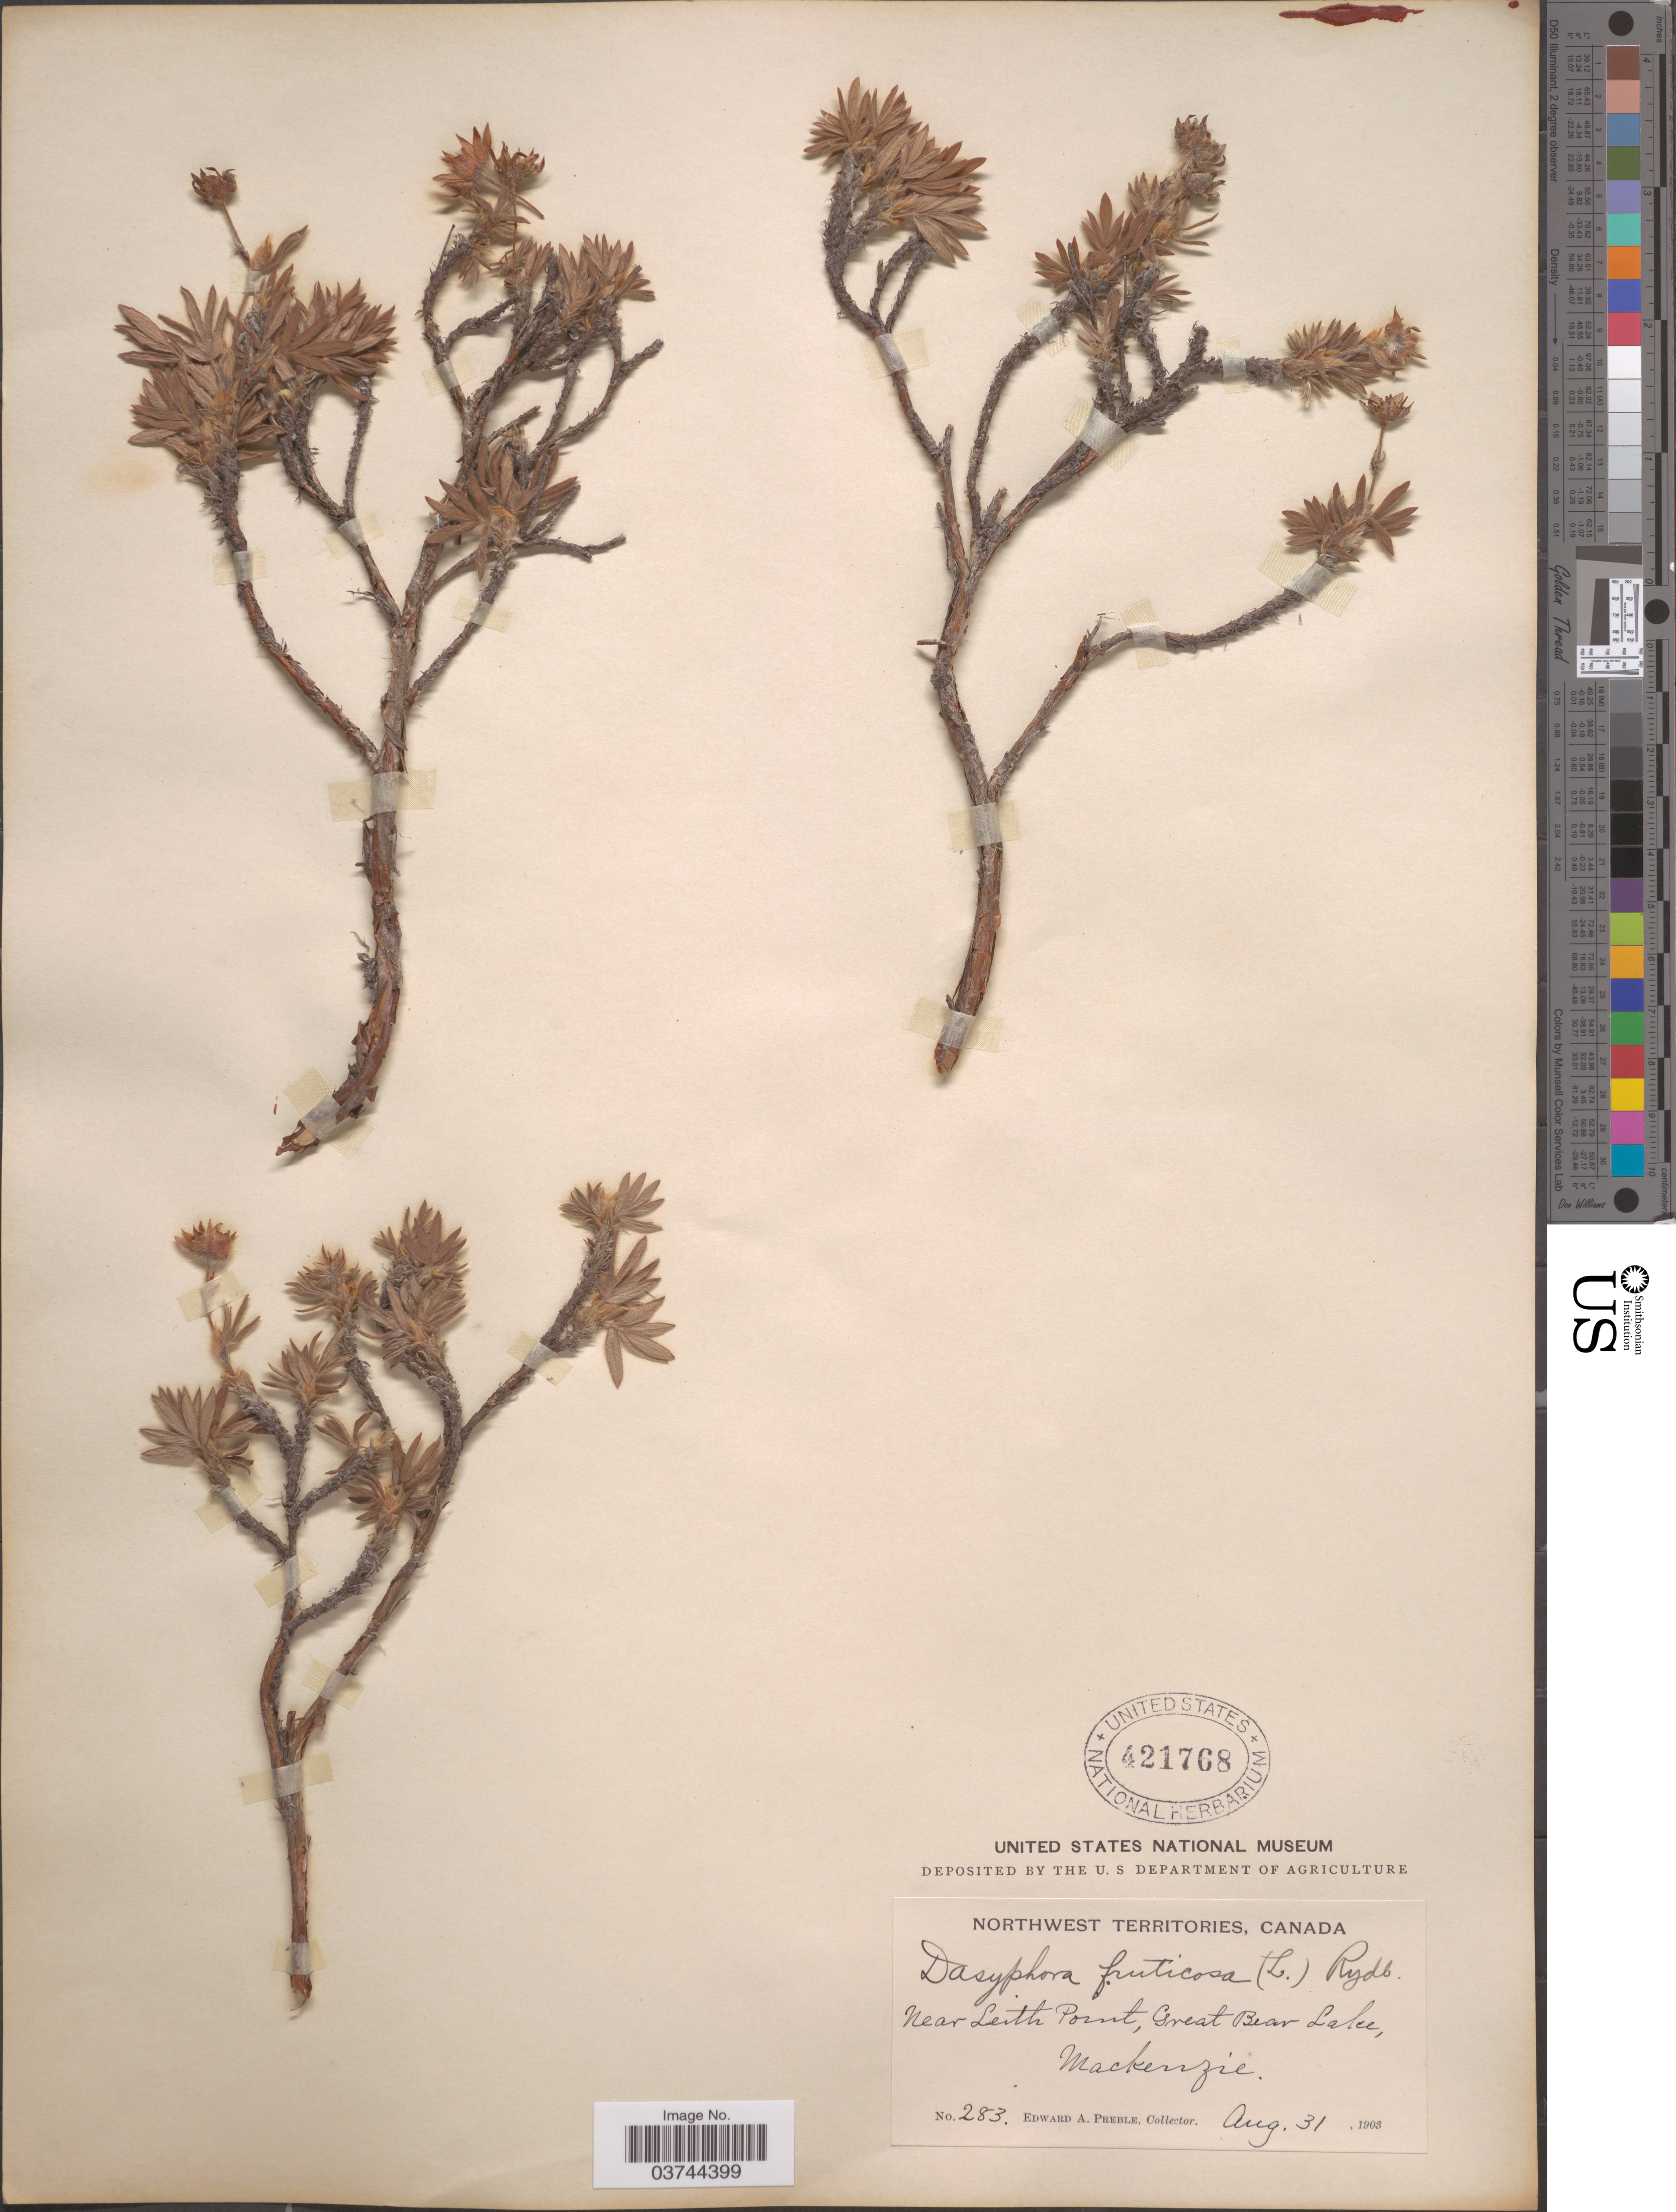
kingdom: Plantae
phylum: Tracheophyta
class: Magnoliopsida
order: Rosales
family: Rosaceae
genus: Dasiphora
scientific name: Dasiphora fruticosa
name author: (L.) Rydb.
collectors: E. Preble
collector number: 283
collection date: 1903-08-31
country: Canada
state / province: Northwest Territories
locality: Near Leith Point, Great Bear Lake, Mackenzie.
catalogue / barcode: US 421768